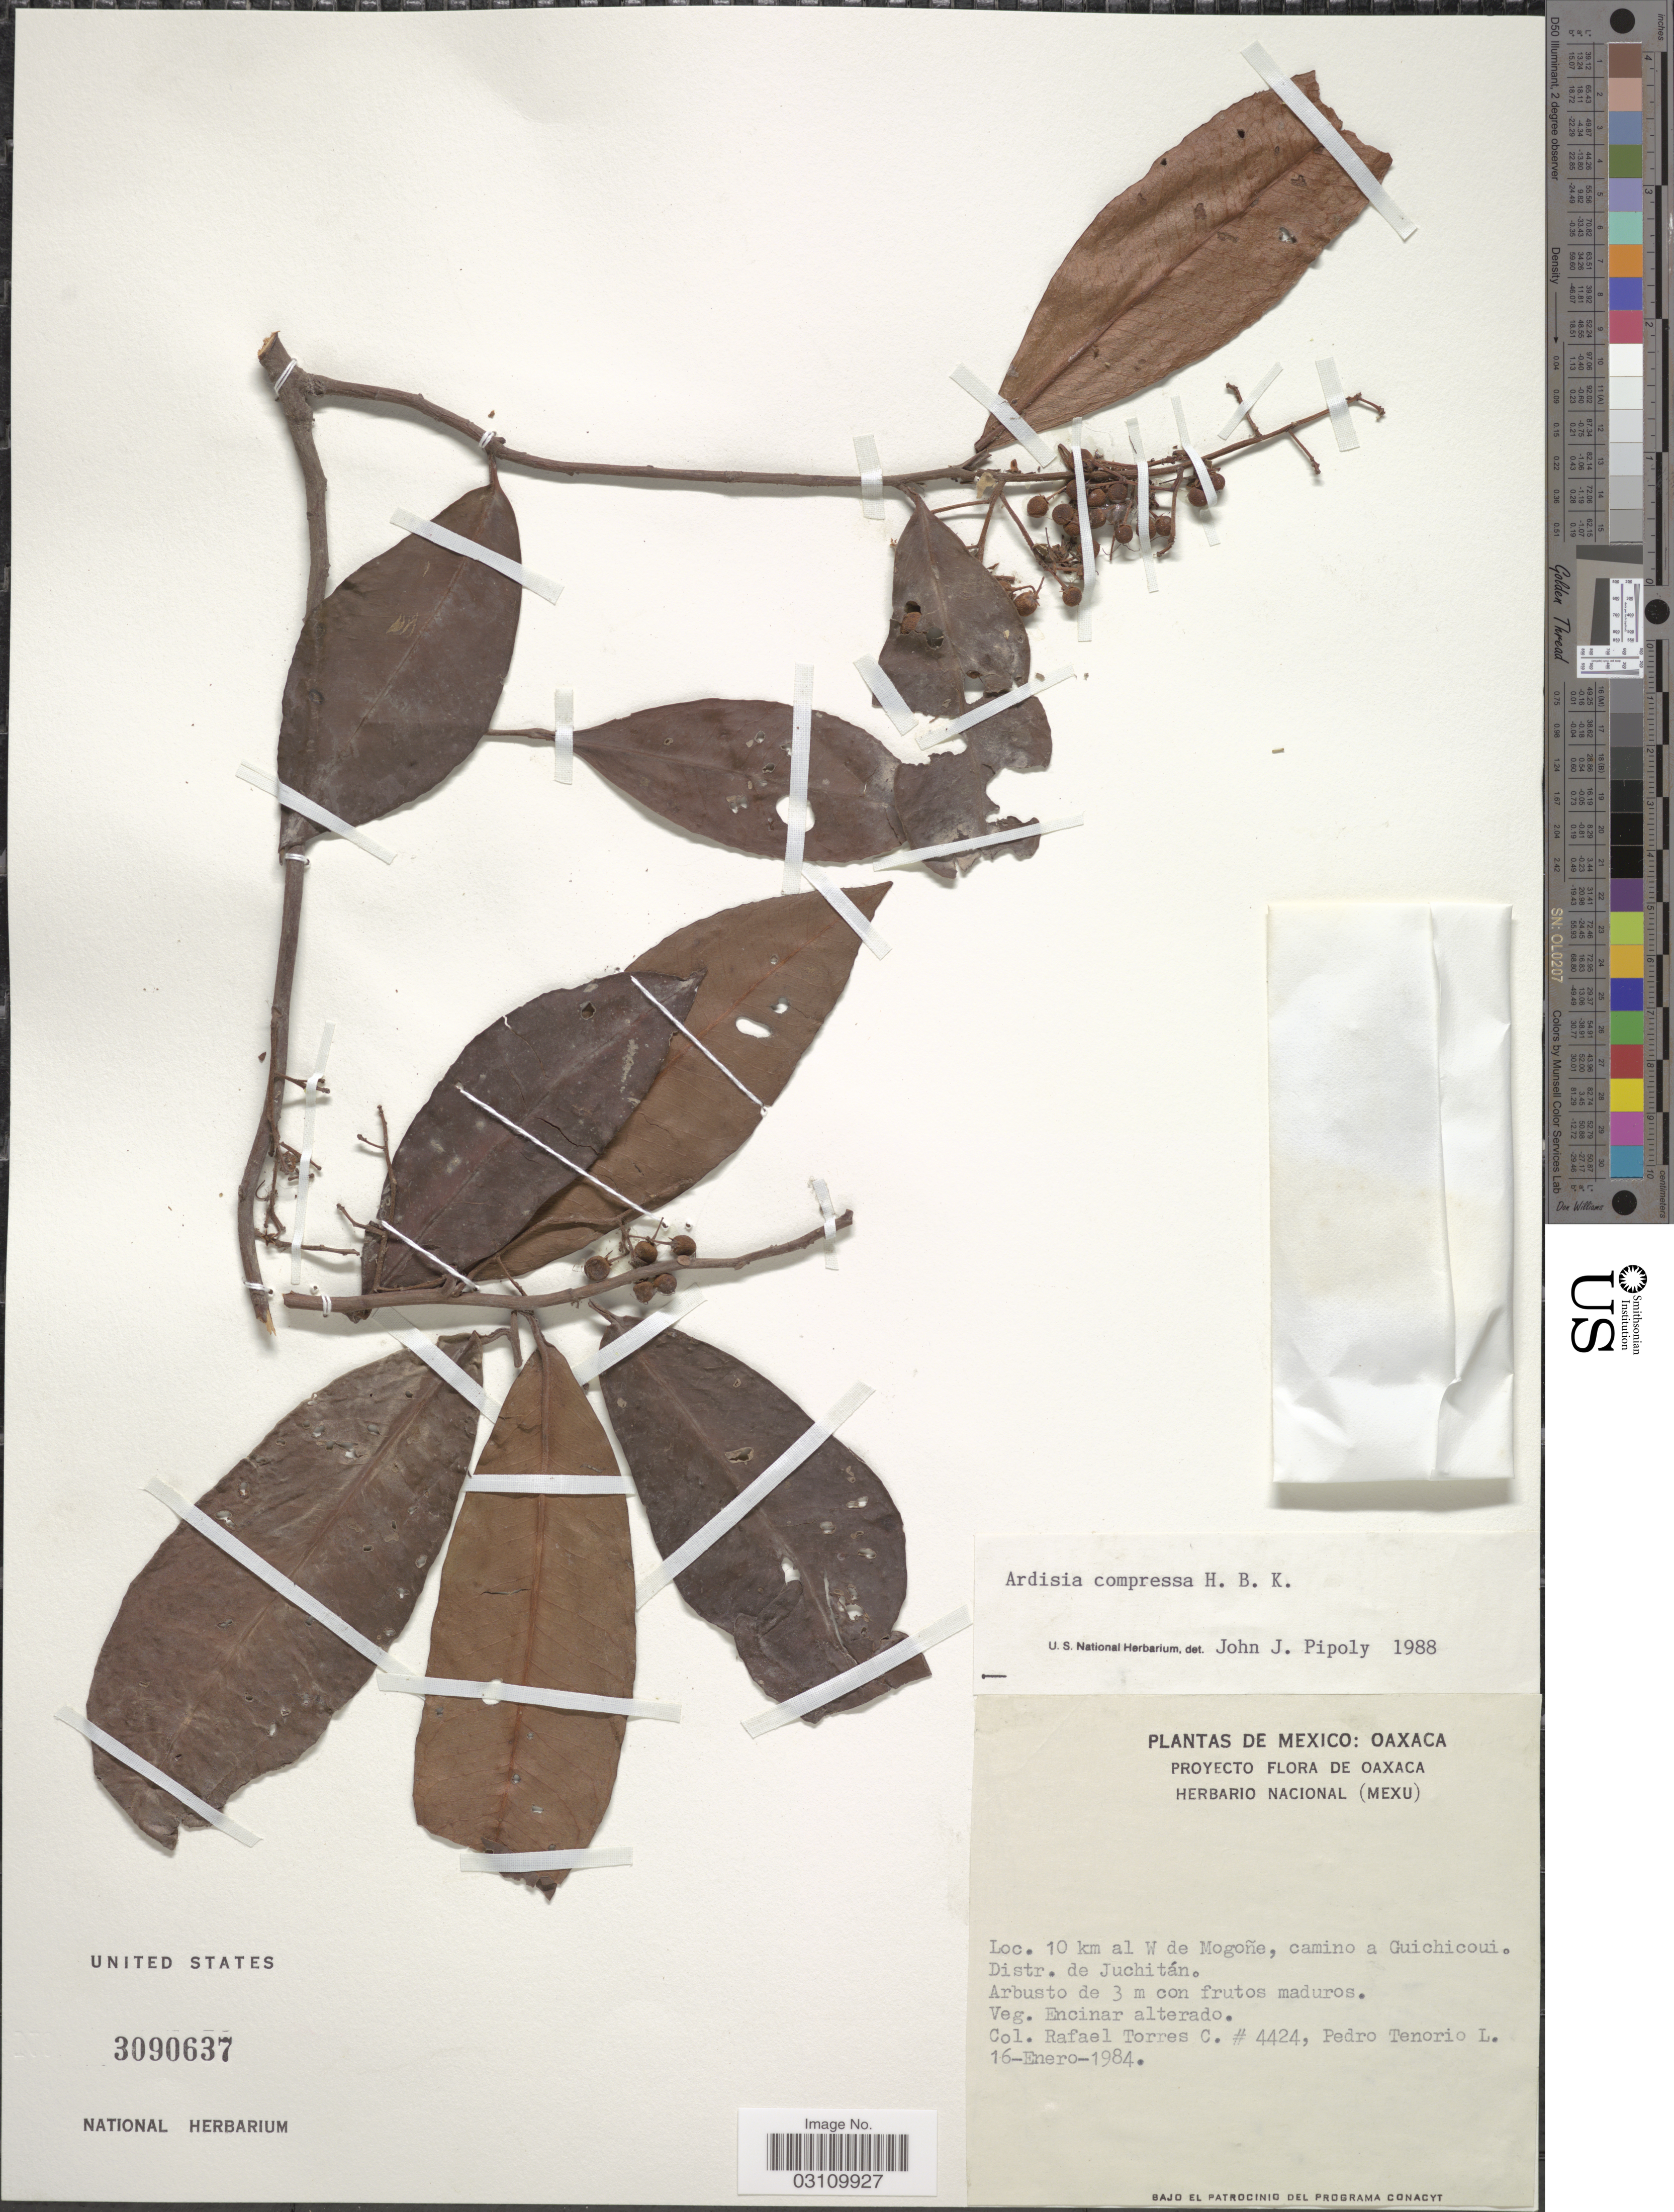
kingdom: Plantae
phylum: Tracheophyta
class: Magnoliopsida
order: Ericales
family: Primulaceae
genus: Ardisia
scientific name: Ardisia compressa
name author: Kunth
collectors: R. Torres C. & P. Tenorio L.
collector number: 4424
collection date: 1984-01-16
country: Mexico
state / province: Oaxaca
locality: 10 km al W de Mogoñe, camino a Guichicoui. Distr. de Juchitán.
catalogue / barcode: US 3090637